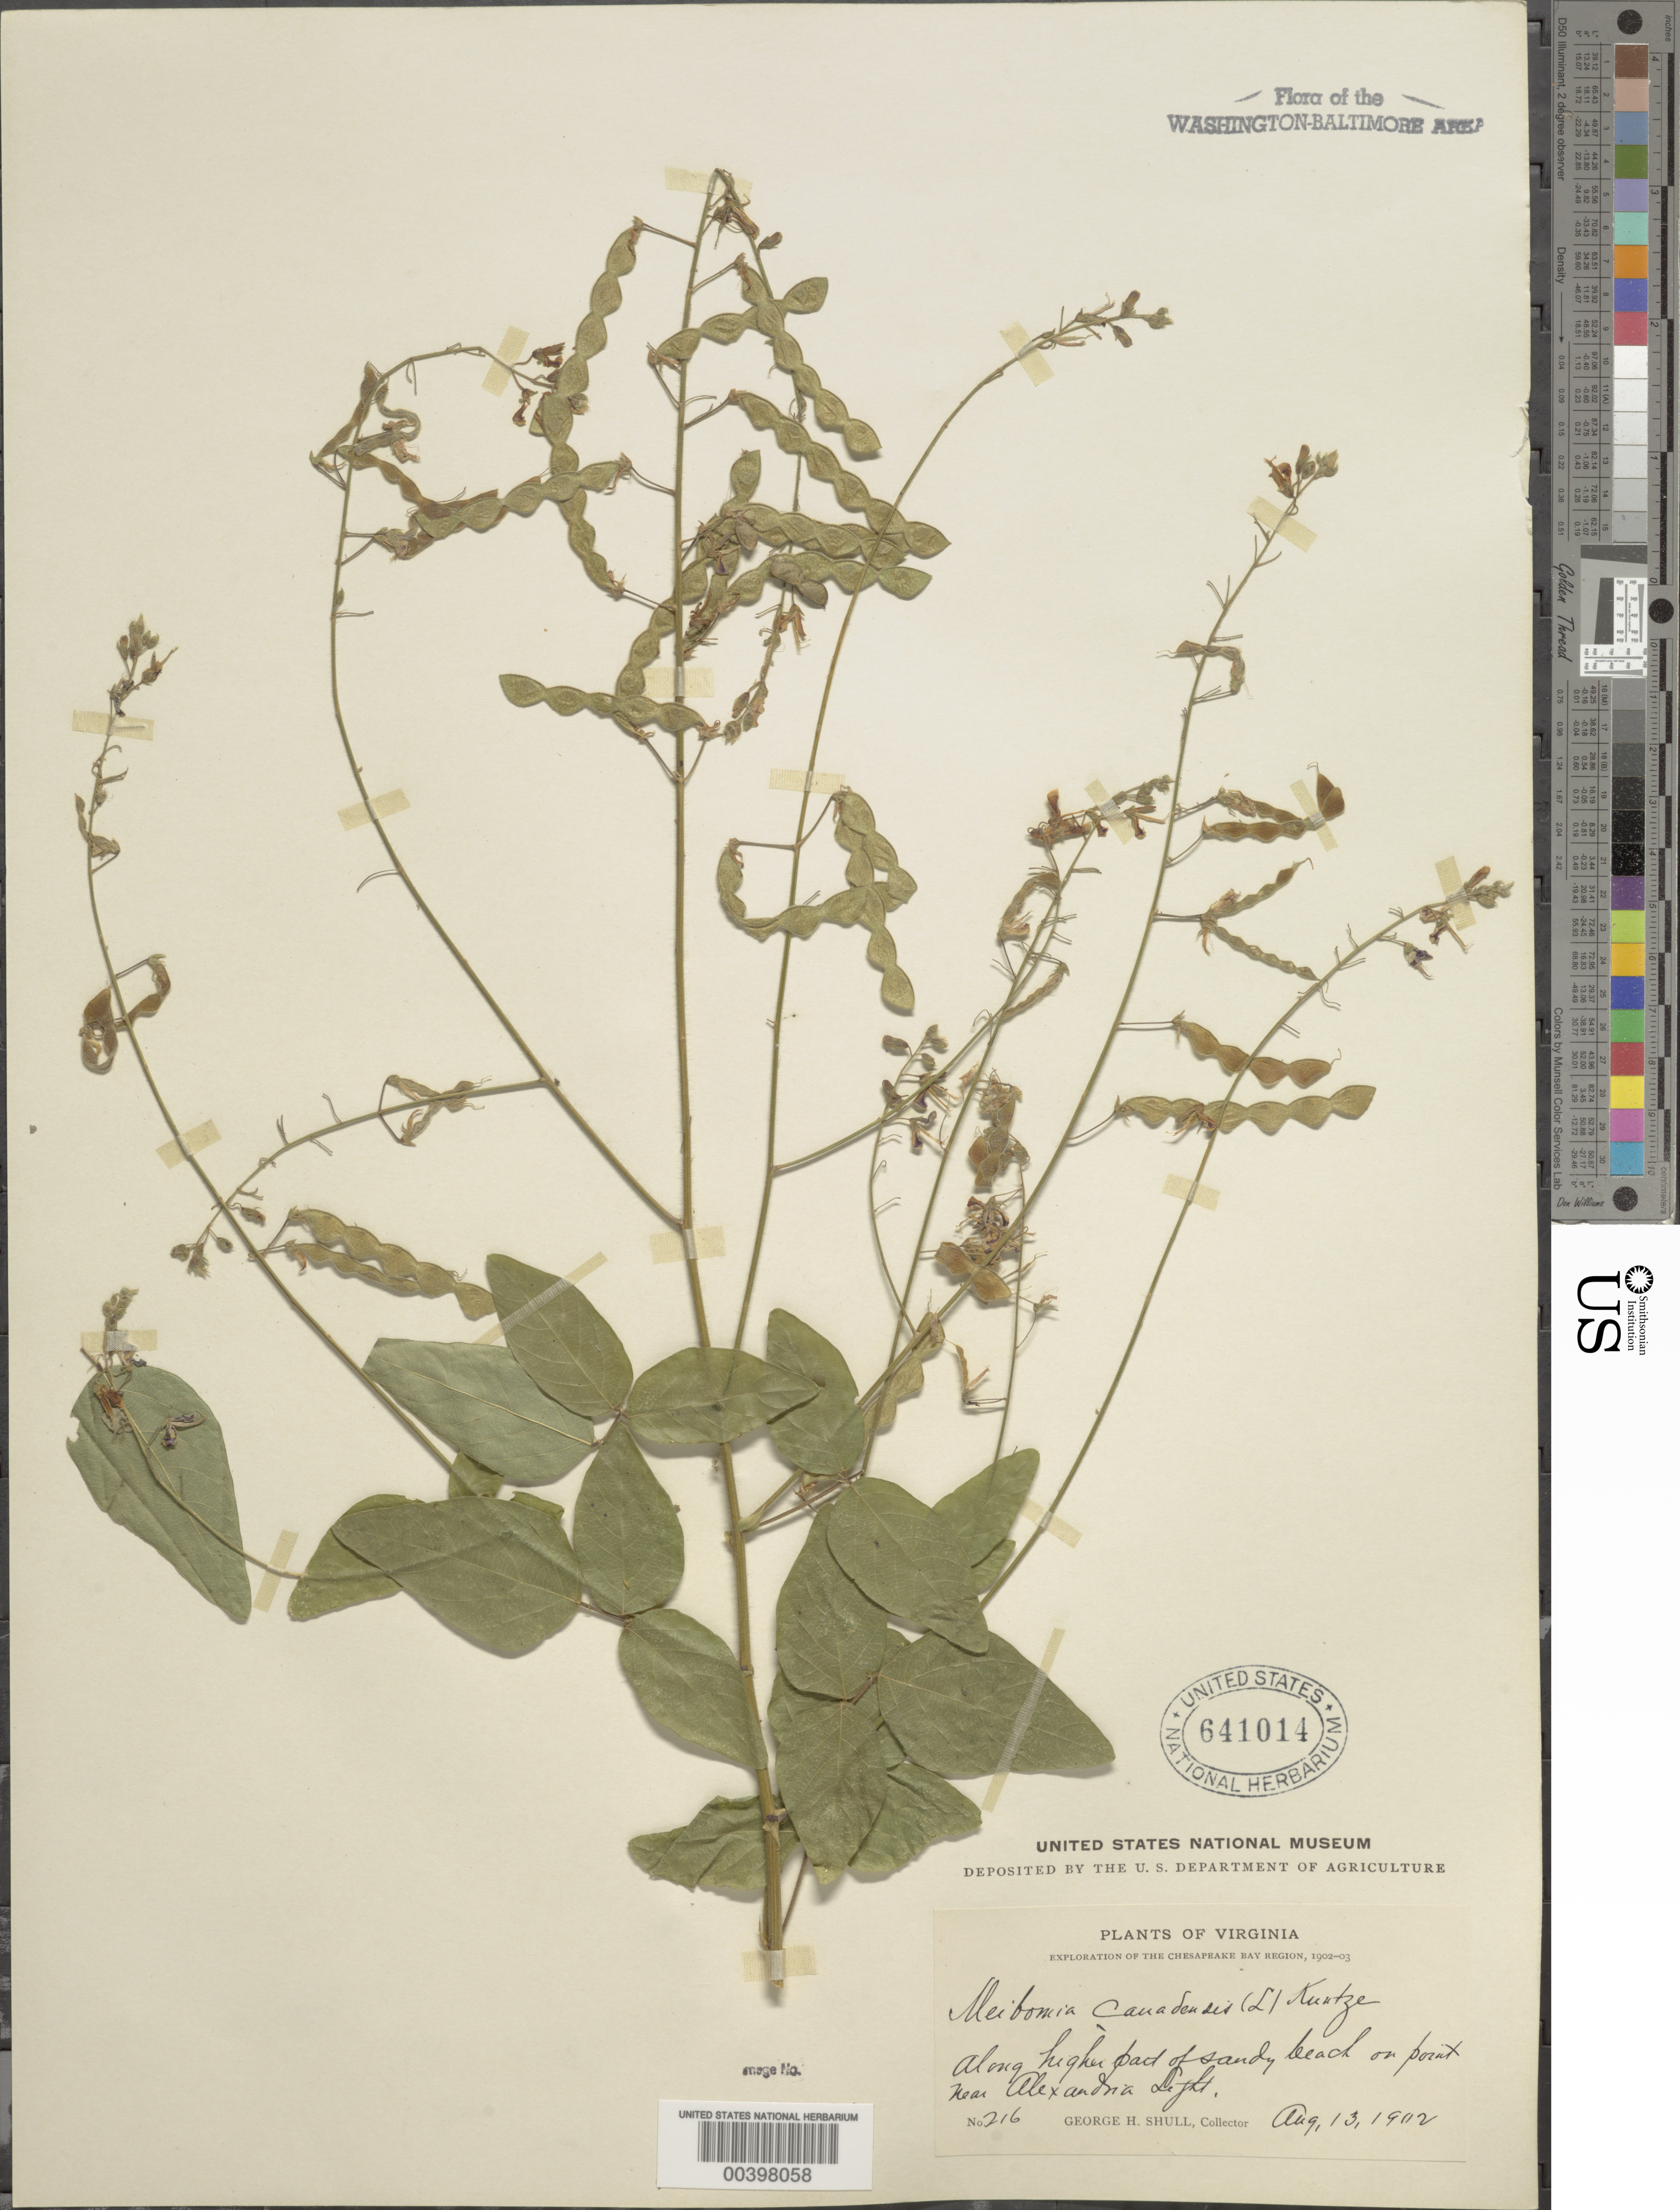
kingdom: Plantae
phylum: Tracheophyta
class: Magnoliopsida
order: Fabales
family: Fabaceae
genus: Desmodium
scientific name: Desmodium canadense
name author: (L.) DC.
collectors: G. H. Shull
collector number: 216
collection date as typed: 13 Aug 1902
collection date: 1902-08-13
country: United States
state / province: Virginia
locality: Near Alexandria Light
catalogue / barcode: US 641014